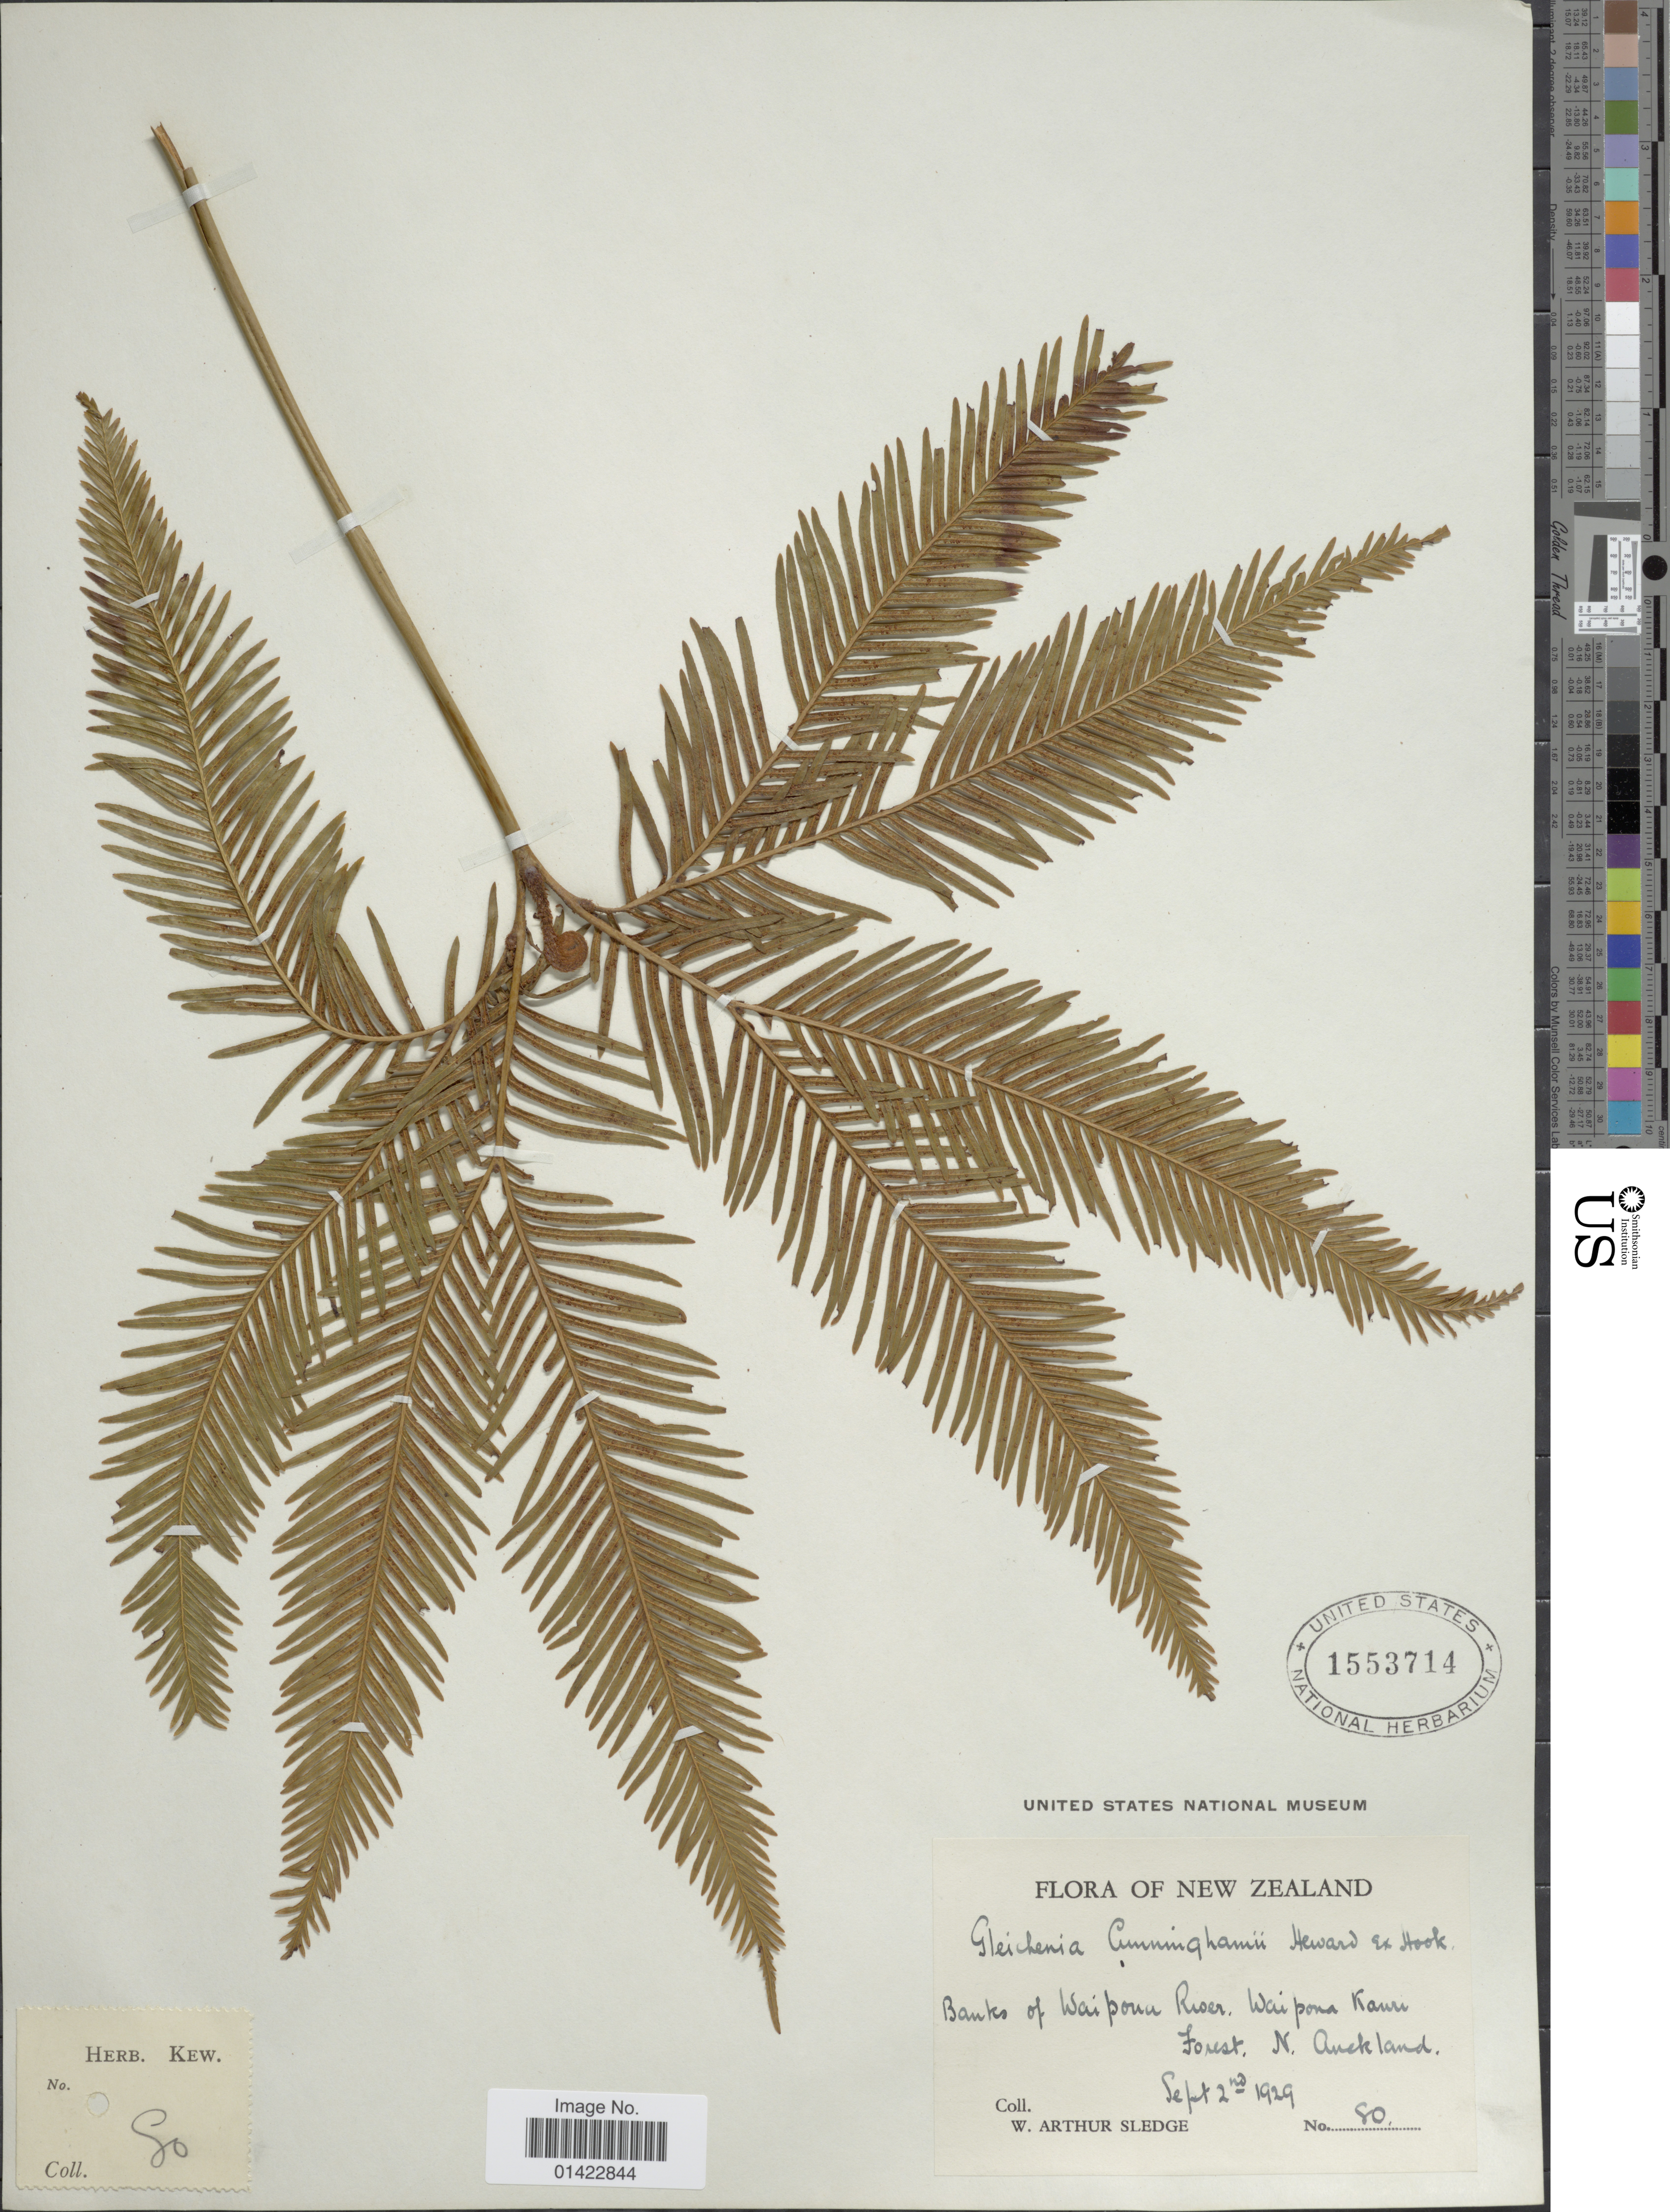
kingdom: Plantae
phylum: Tracheophyta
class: Polypodiopsida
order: Gleicheniales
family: Gleicheniaceae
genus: Sticherus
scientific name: Sticherus cunninghamii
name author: (Heward ex Hook.) Ching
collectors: W. A. Sledge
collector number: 80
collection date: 1929-09-02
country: New Zealand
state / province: Auckland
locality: Banks of Waipona River,Waipona Kauri Forest, N. Auckland.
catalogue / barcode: US 1553714